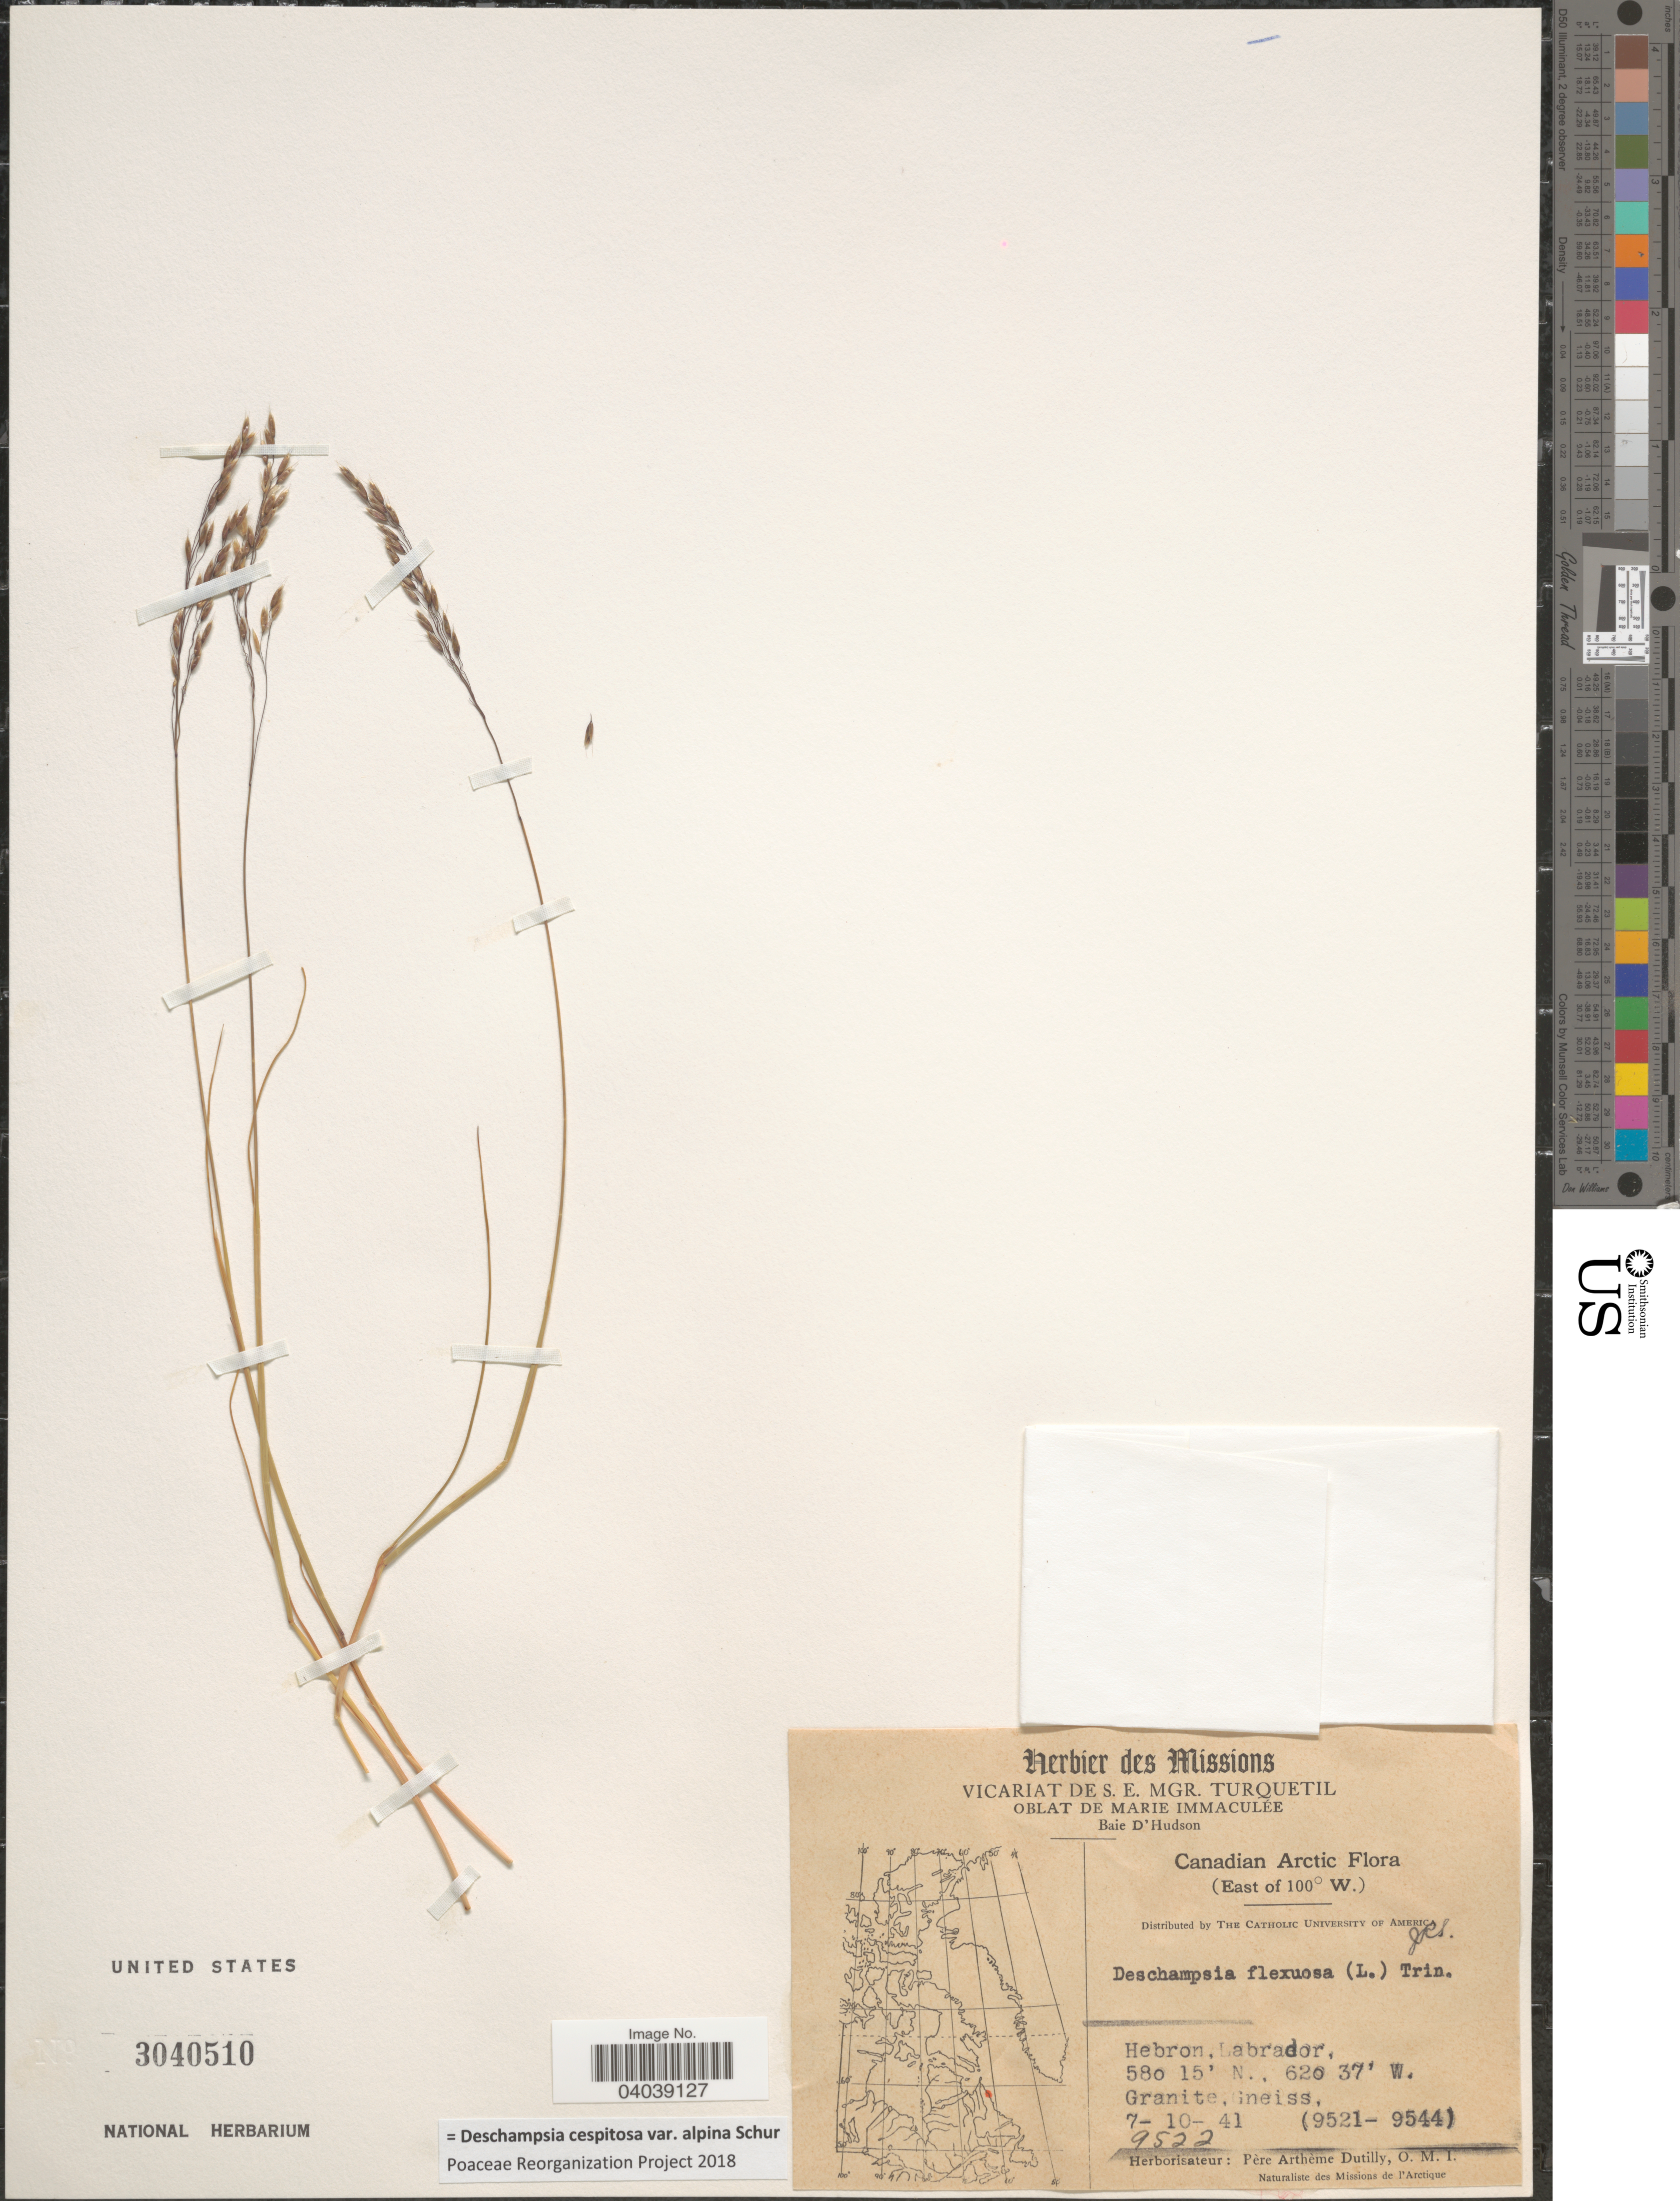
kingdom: Plantae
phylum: Tracheophyta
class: Liliopsida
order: Poales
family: Poaceae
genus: Deschampsia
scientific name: Deschampsia cespitosa var. alpina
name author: Vasey ex W.J. Beal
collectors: P. Dutilly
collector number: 9522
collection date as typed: Transcribed d/m/y: 7/10/41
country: Canada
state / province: Newfoundland and Labrador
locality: Hebron, Labrador.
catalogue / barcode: US 3040510